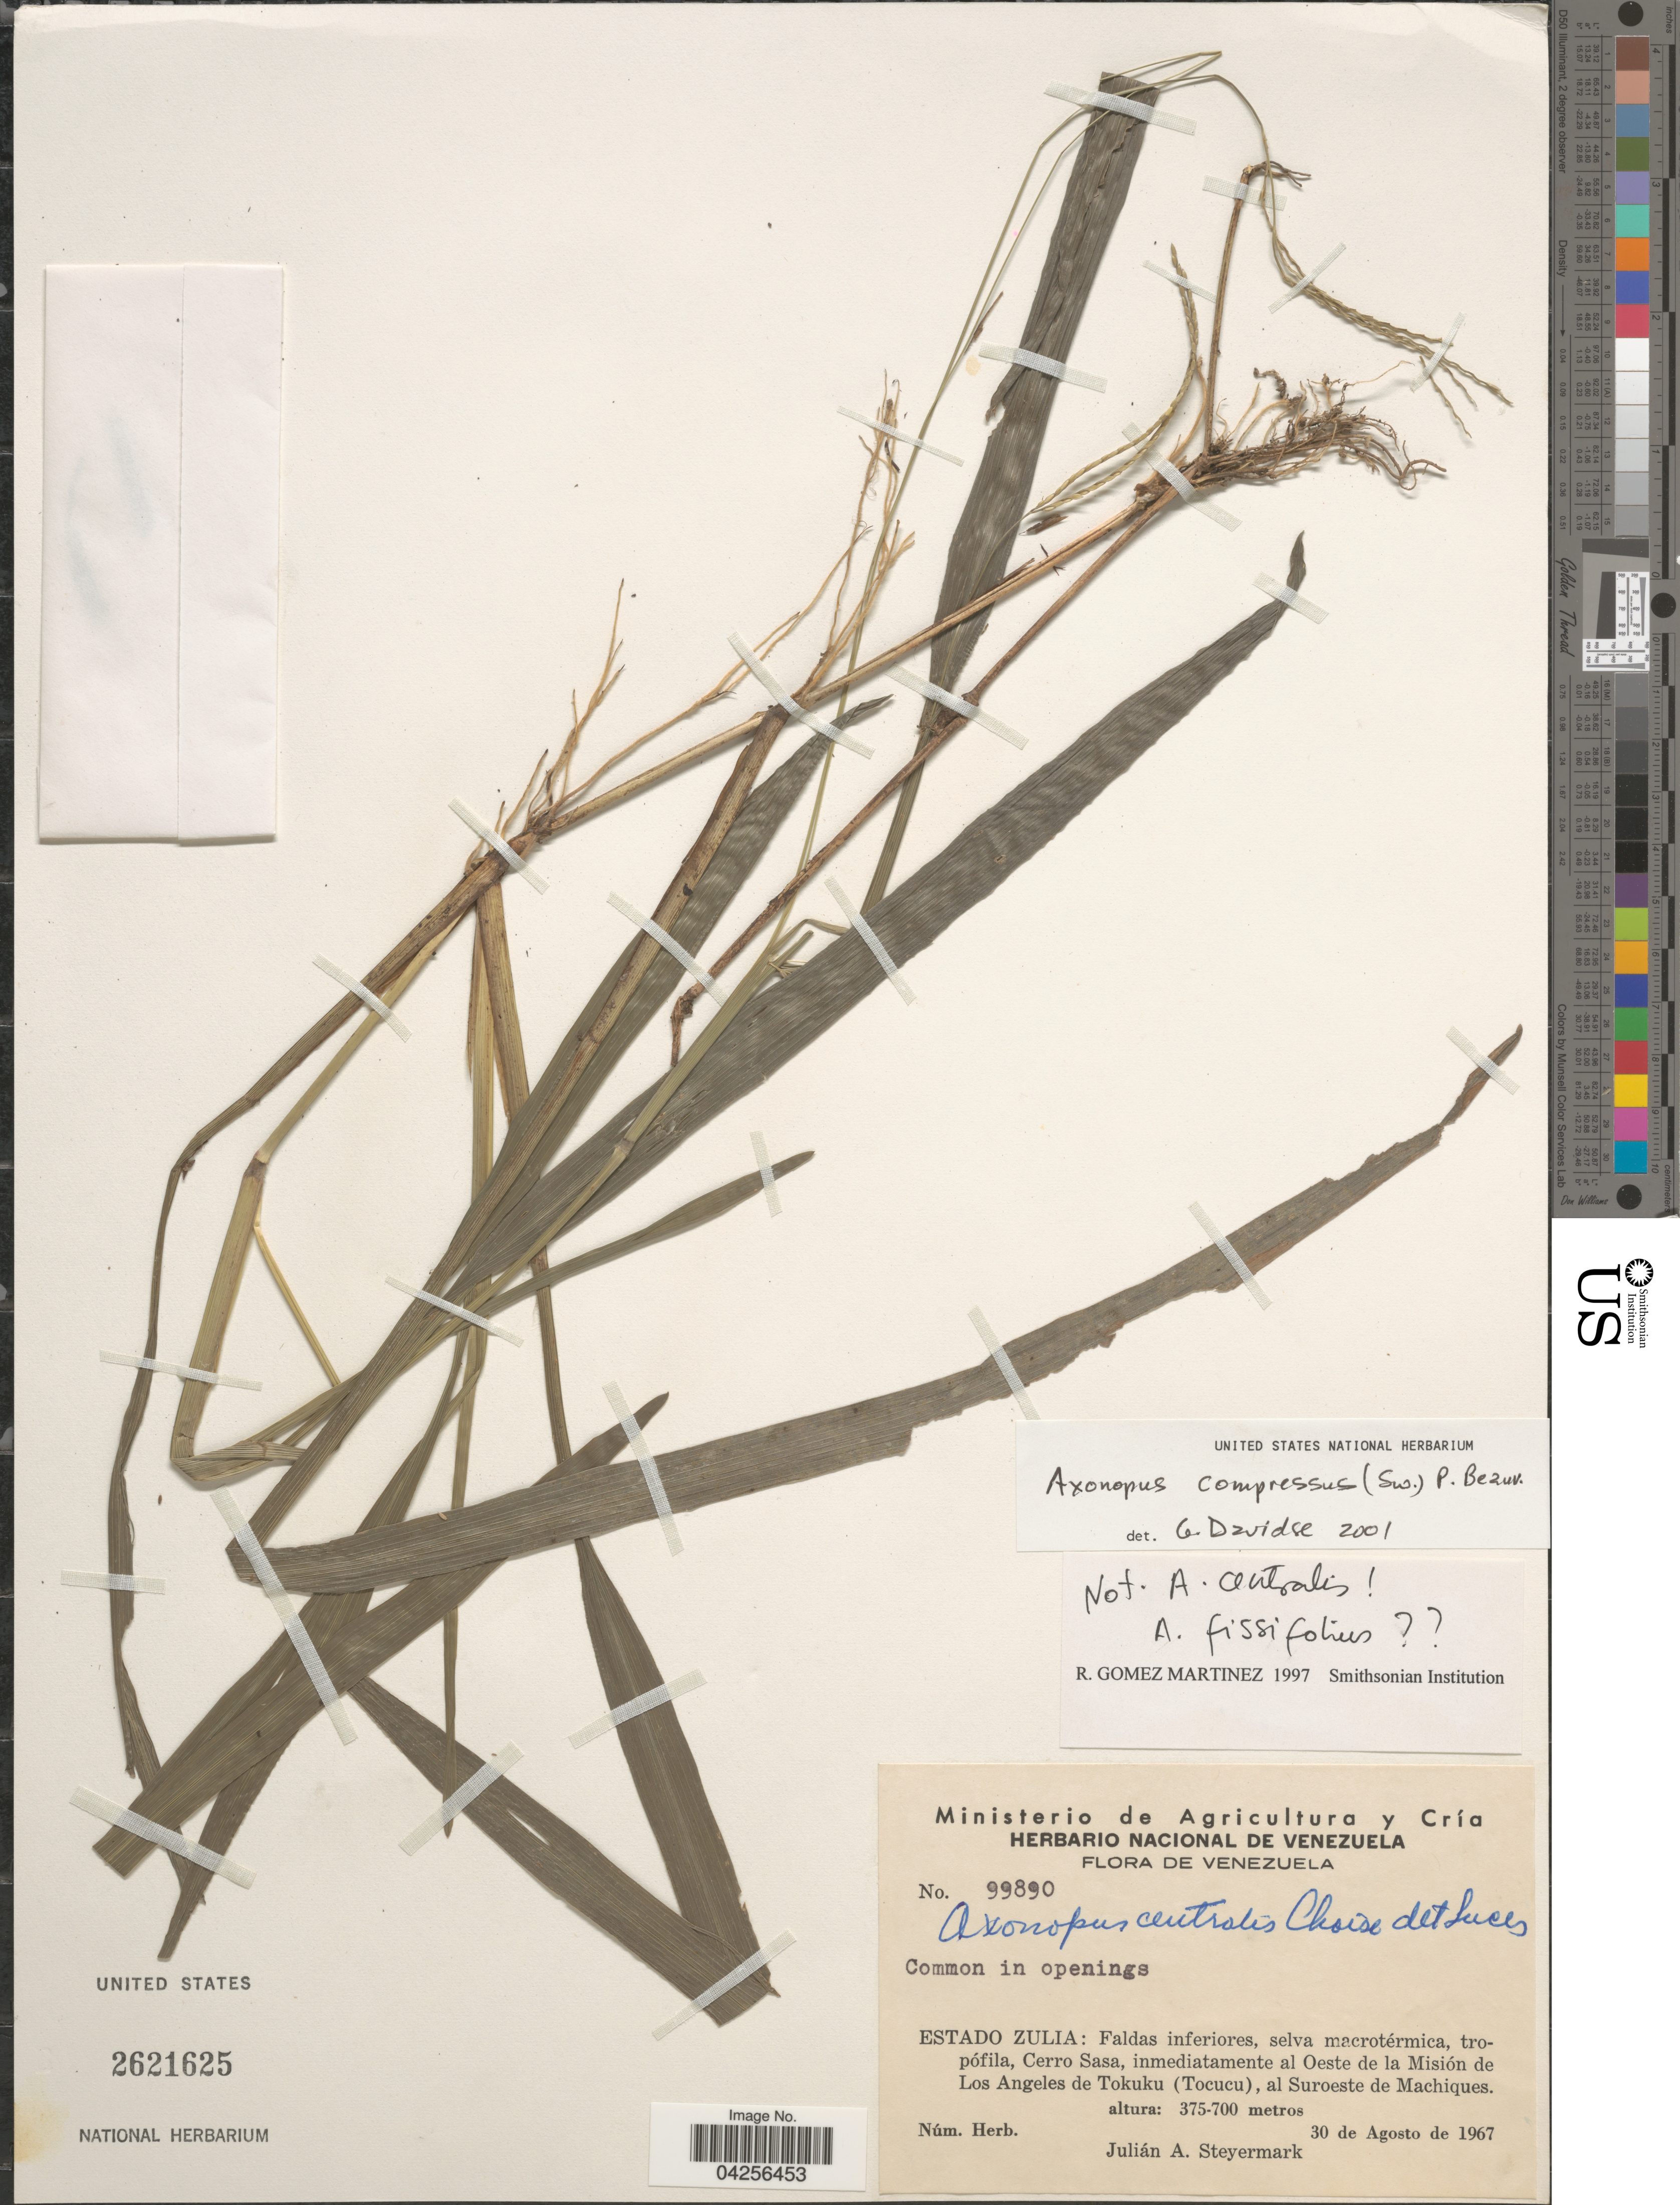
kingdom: Plantae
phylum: Tracheophyta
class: Liliopsida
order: Poales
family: Poaceae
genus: Axonopus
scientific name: Axonopus compressus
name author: (Sw.) P. Beauv.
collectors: J. Steyermark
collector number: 99890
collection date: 1967-08-30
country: Venezuela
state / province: Zulia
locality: Faldas inferiores, selva macrotérmica, tropófila, Cerro Sasa, immediatamente al Oeste de la Misión de Los Angeles de Tokuku (Tocucu), al Suroeste de Machiques.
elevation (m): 375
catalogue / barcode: US 2621625